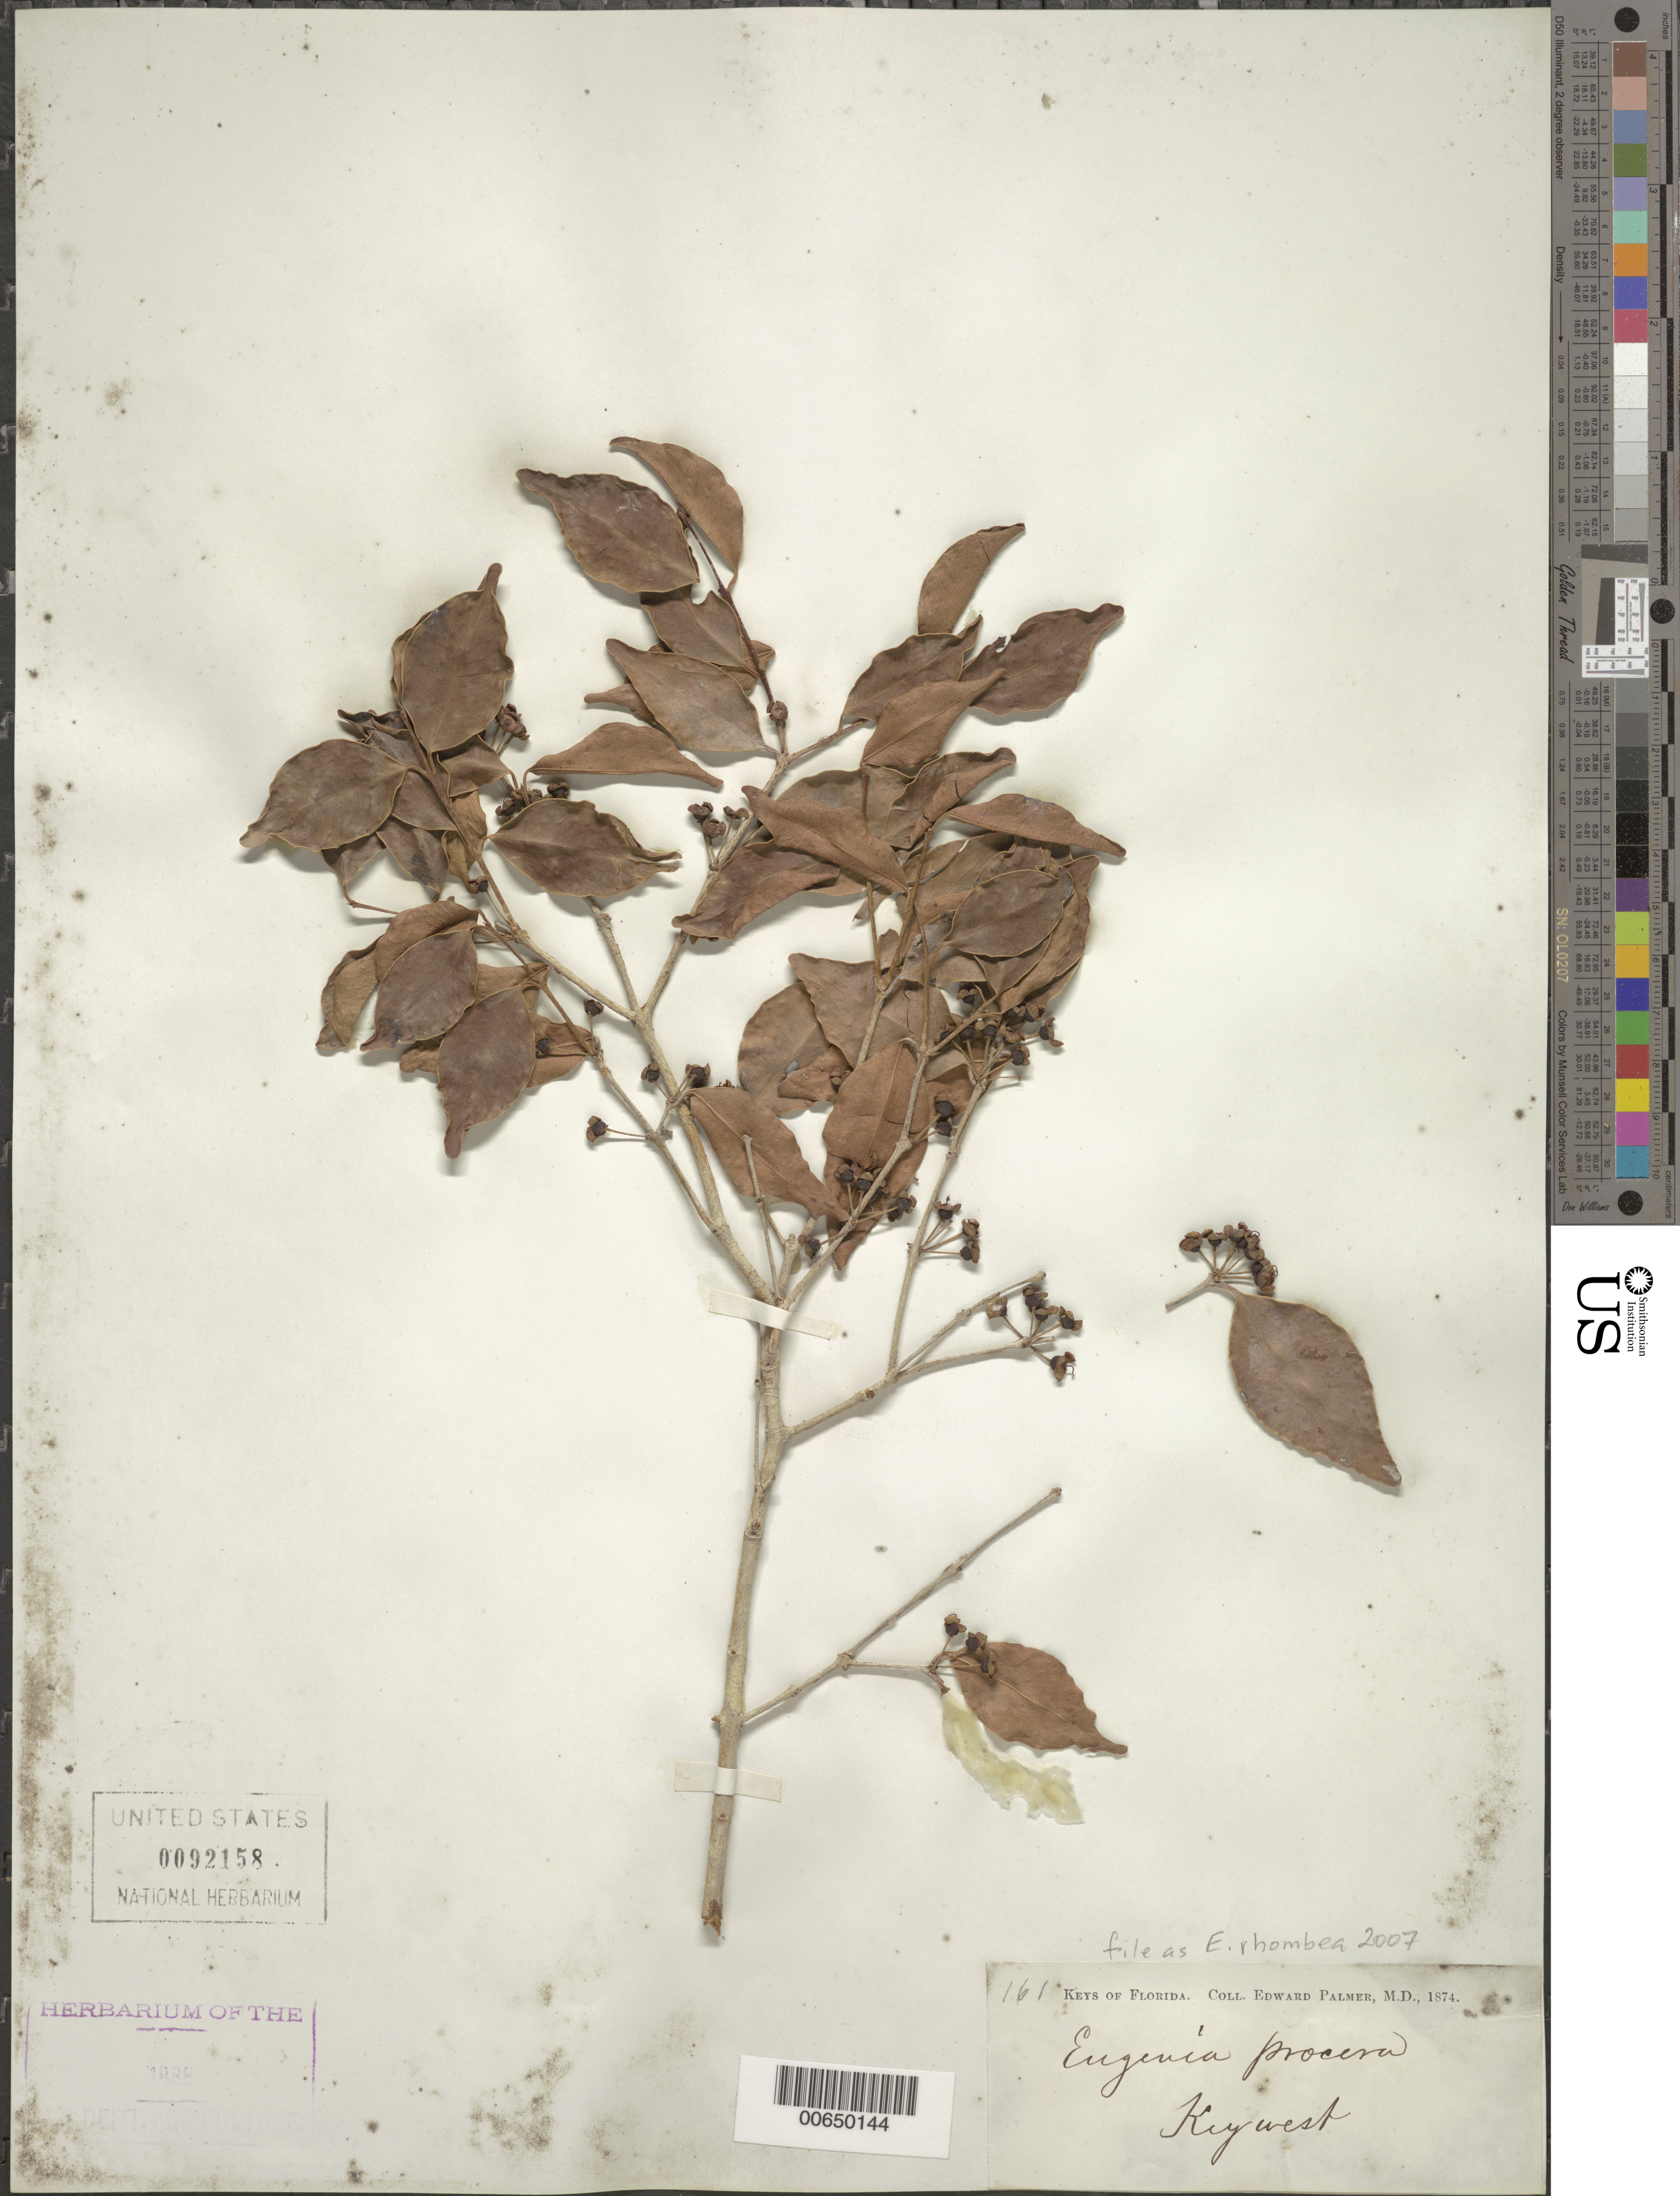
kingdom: Plantae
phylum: Tracheophyta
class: Magnoliopsida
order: Myrtales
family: Myrtaceae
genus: Eugenia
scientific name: Eugenia rhombea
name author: (O. Berg) Krug & Urb.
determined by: Strong, Mark T., (BOT), Smithsonian Institution - National Museum of Natural History (UNITED STATES)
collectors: E. Palmer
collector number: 161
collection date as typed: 1874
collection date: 1874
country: United States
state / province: Florida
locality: Key West.